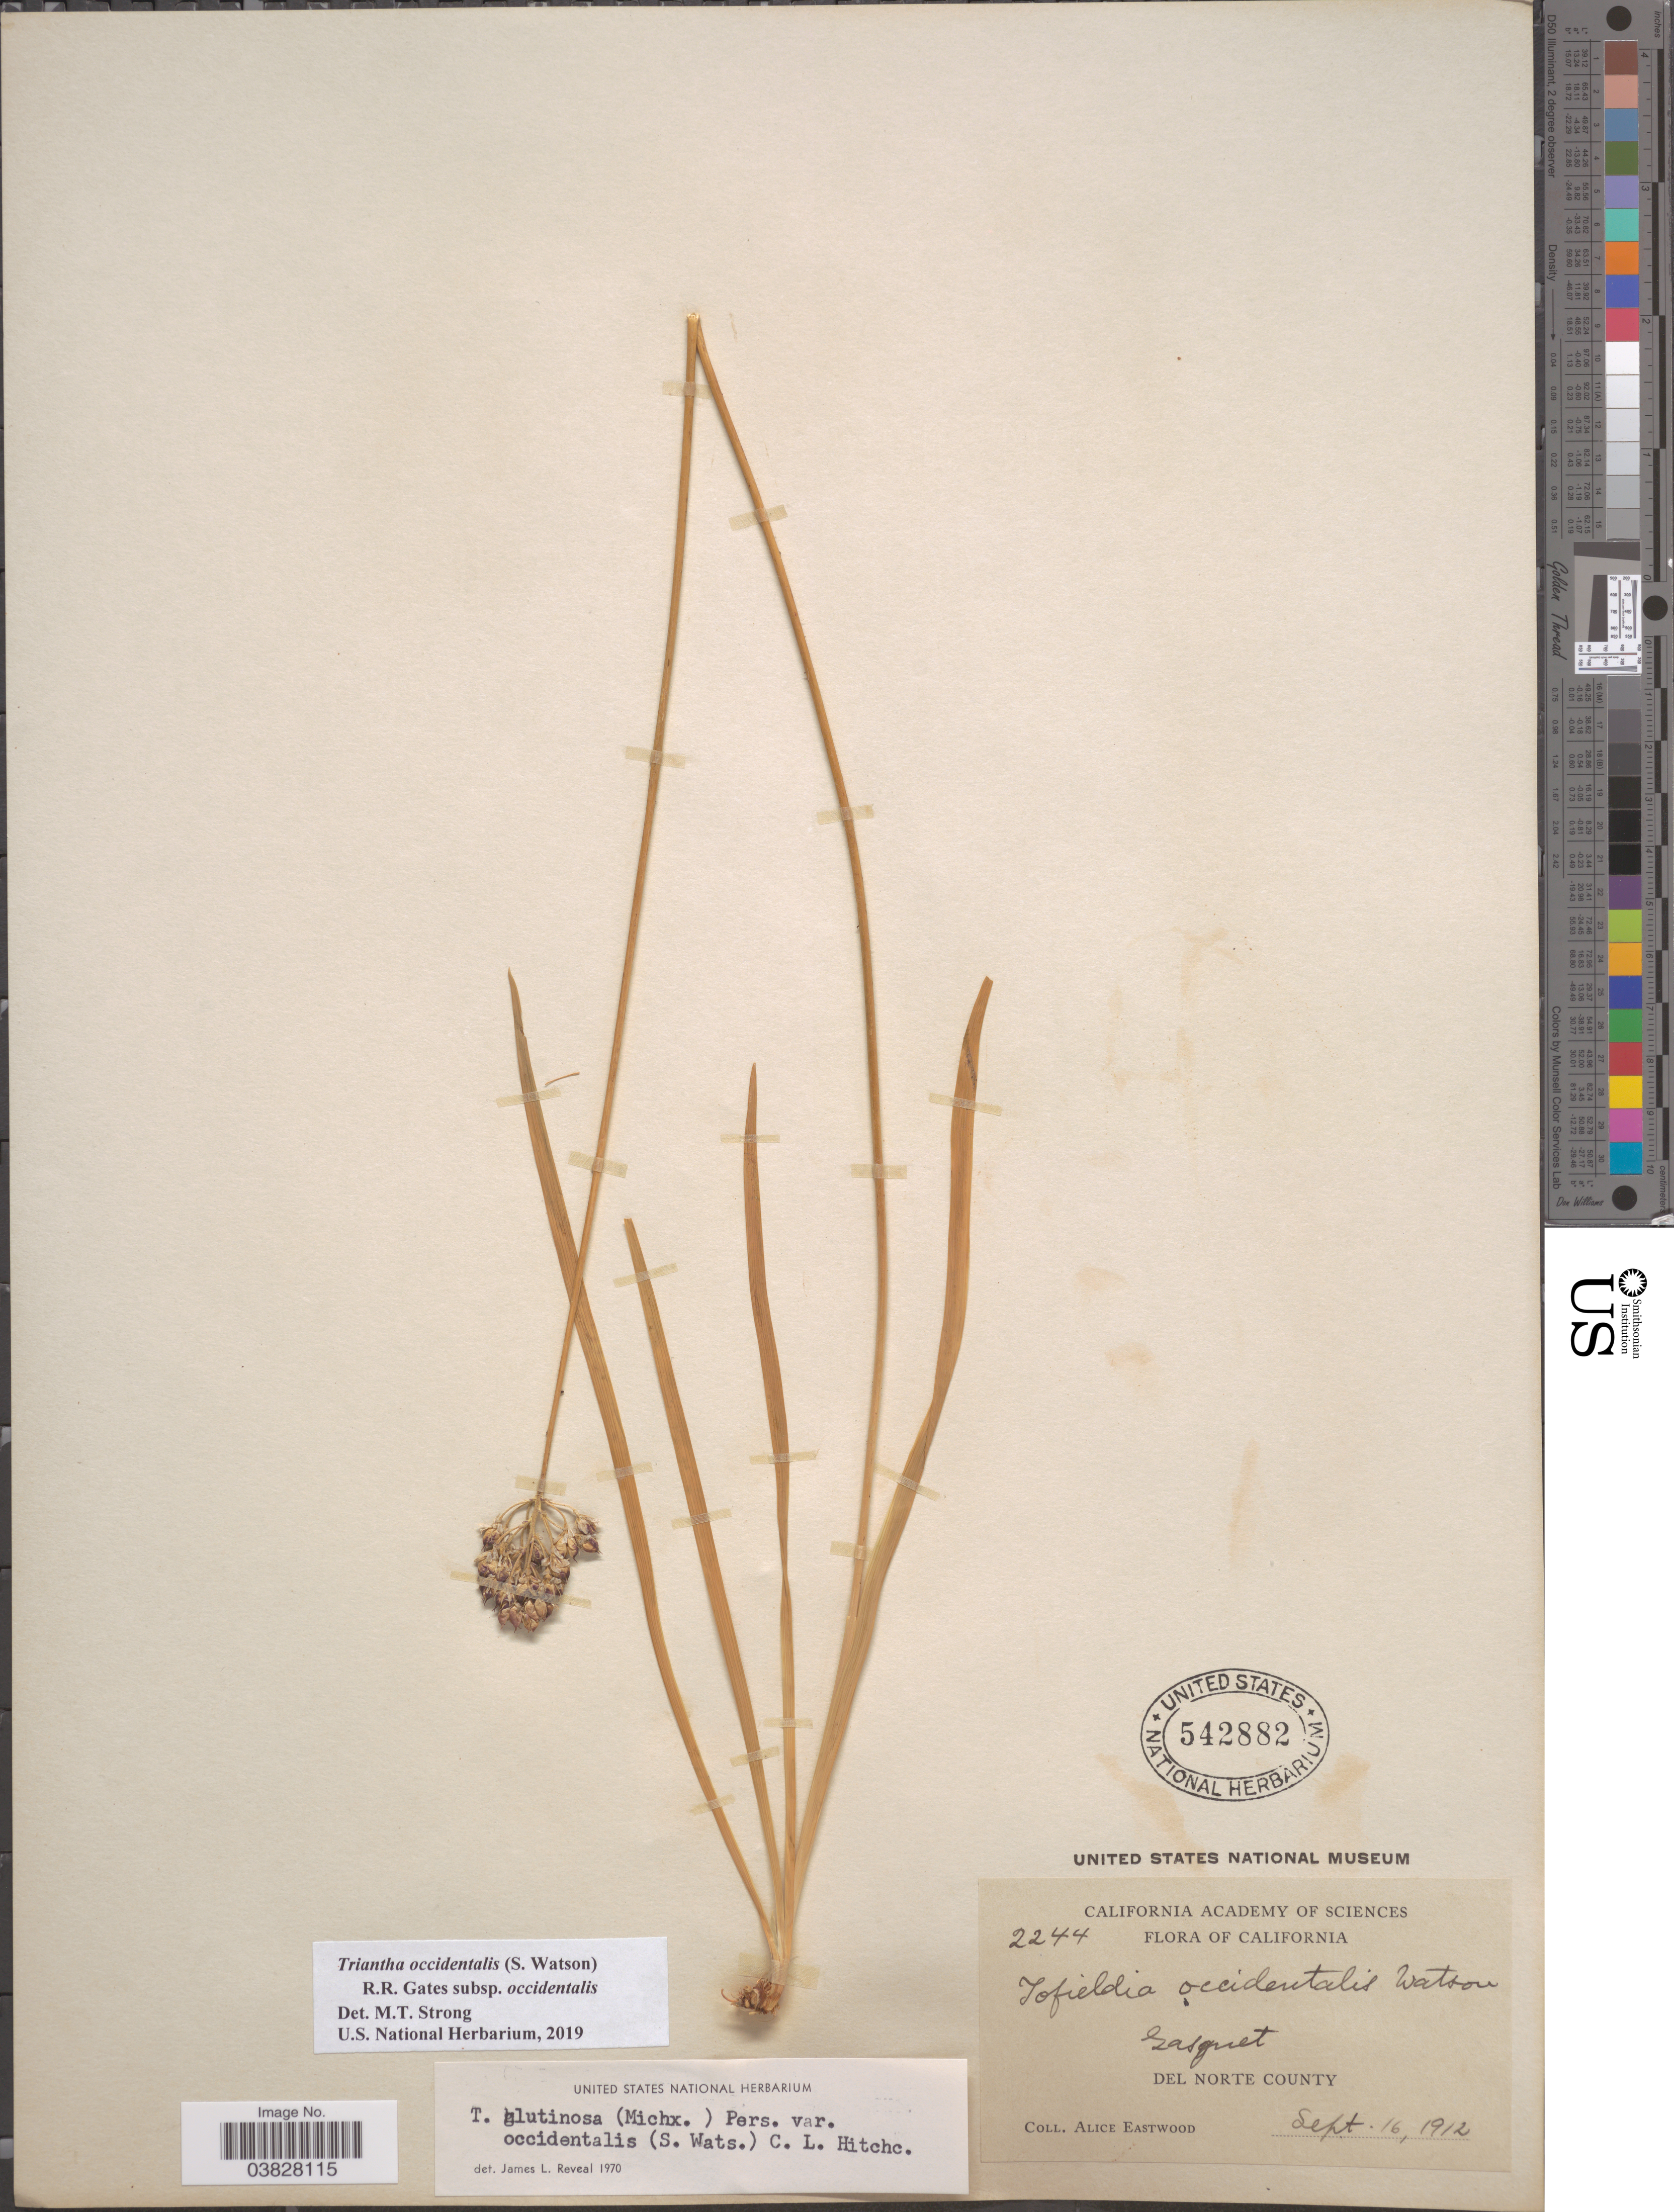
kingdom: Plantae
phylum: Tracheophyta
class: Liliopsida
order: Alismatales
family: Tofieldiaceae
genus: Triantha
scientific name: Triantha occidentalis subsp. occidentalis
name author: (S. Watson) R.R. Gates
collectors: A. Eastwood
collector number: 2244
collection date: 1912-09-16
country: United States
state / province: California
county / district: Del Norte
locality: Gasquet. Del Norte County.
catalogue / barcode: US 542882